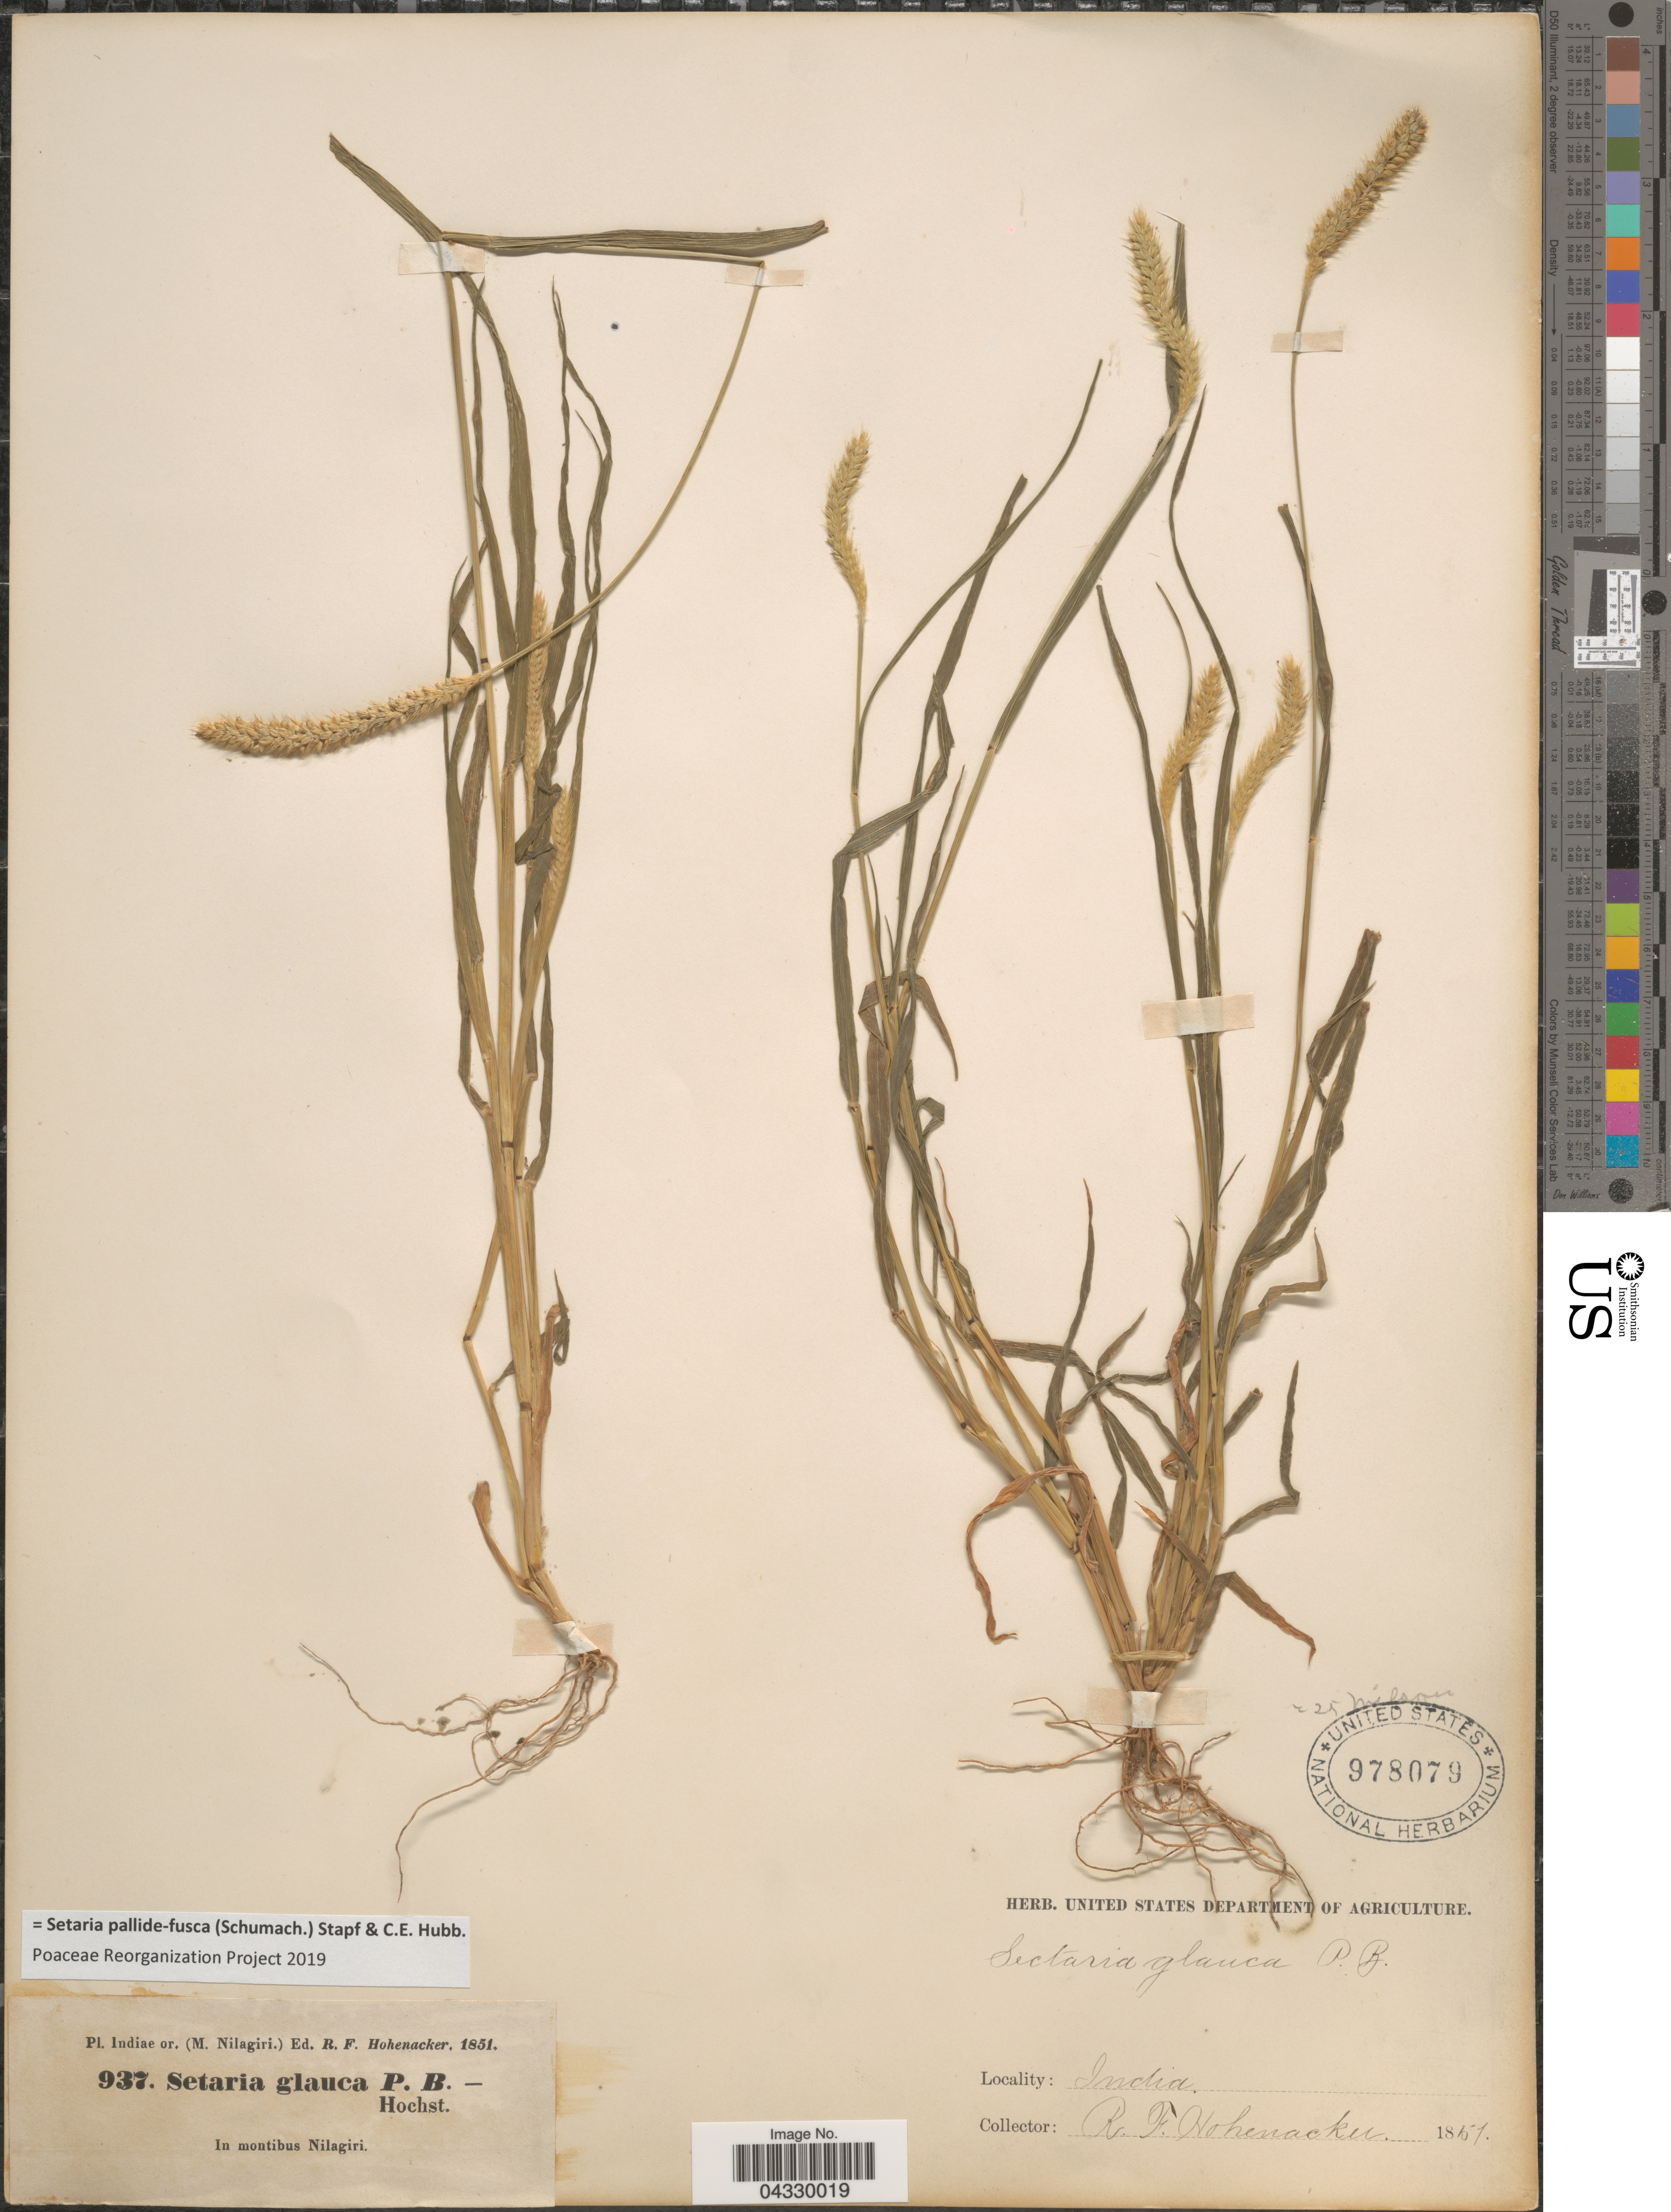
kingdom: Plantae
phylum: Tracheophyta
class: Liliopsida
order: Poales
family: Poaceae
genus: Setaria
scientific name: Setaria pallide-fusca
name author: (Schumach.) Stapf & C.E. Hubb.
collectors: R. F. Hohenacker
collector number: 937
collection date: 1857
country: India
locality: Indiae or. (M. Nilagiri). In montibus Nilagiri.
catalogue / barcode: US 978079